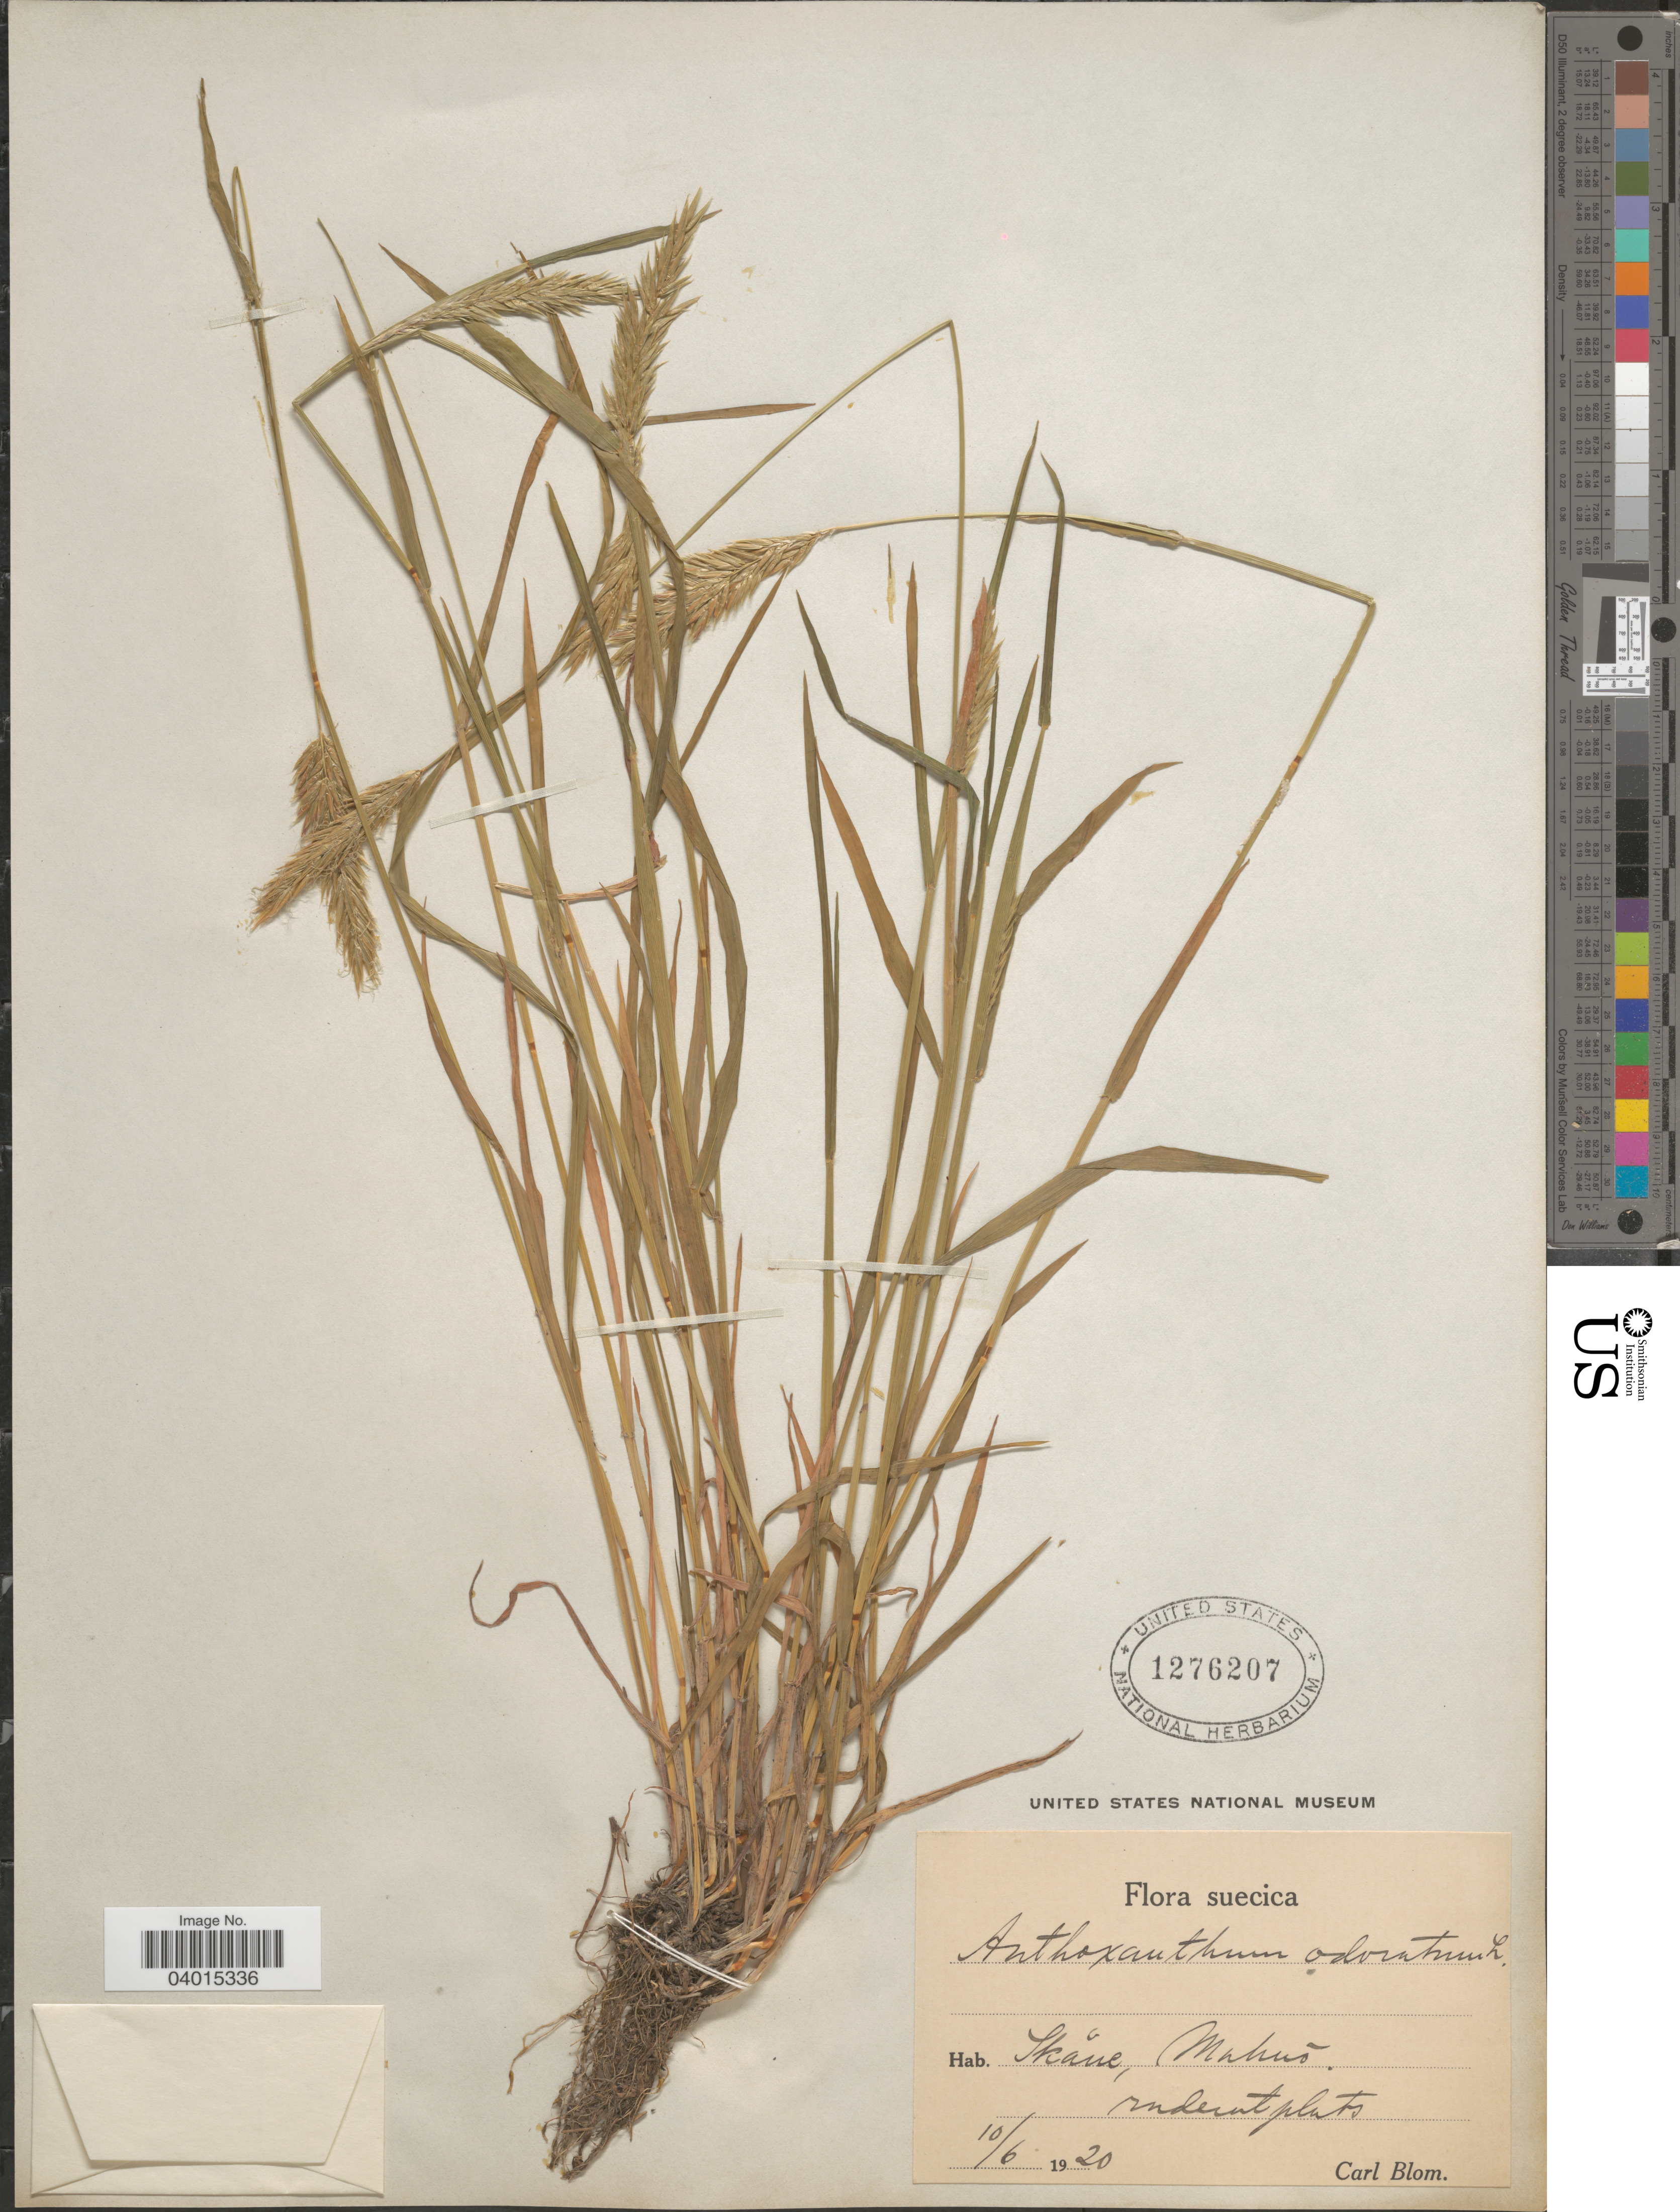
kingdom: Plantae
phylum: Tracheophyta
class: Liliopsida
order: Poales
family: Poaceae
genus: Anthoxanthum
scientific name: Anthoxanthum odoratum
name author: L.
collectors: C. H. Blom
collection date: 1920-06-10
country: Sweden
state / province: Skåne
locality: Suecica. Mahus.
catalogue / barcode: US 1276207